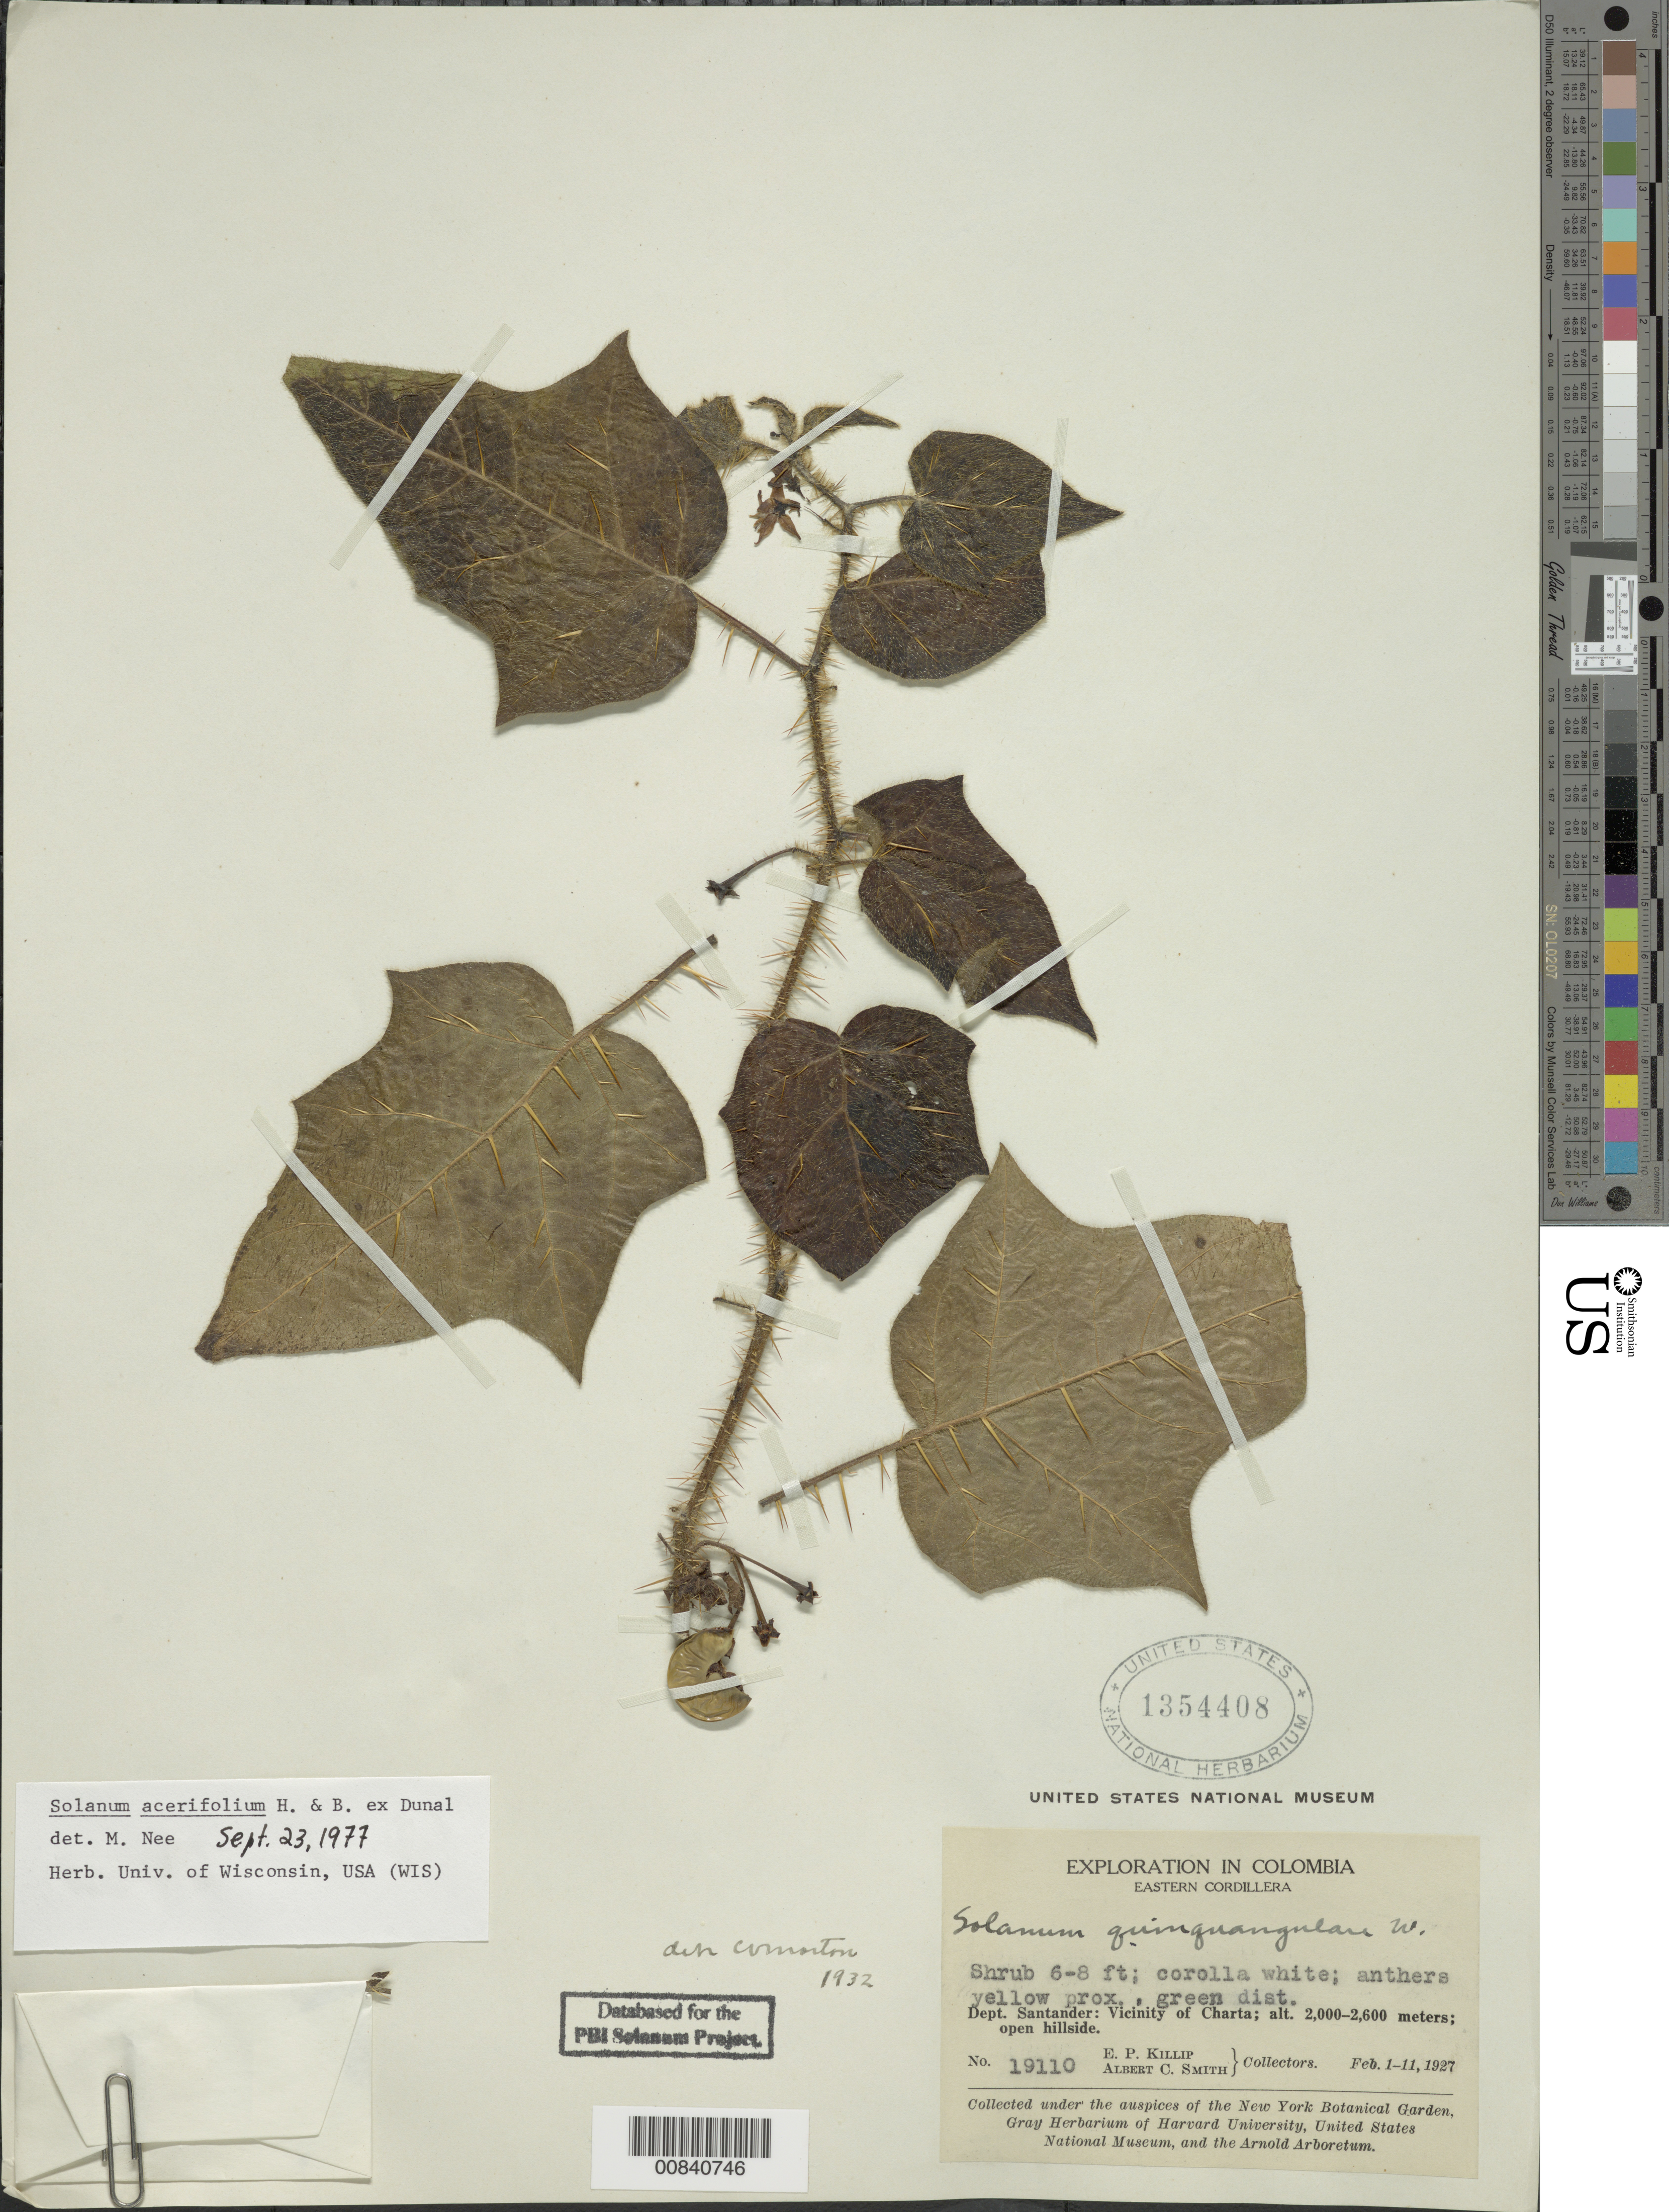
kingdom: Plantae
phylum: Tracheophyta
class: Magnoliopsida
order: Solanales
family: Solanaceae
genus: Solanum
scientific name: Solanum acerifolium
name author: Humb. & Bonpl. ex Dunal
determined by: Nee, Michael H.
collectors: E. P. Killip & A. C. Smith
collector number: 19110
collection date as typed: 1 Feb 1927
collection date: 1927-02-01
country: Colombia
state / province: Santander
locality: Vicinity of Charta.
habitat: Open hillside.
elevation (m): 2000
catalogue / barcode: US 1354408